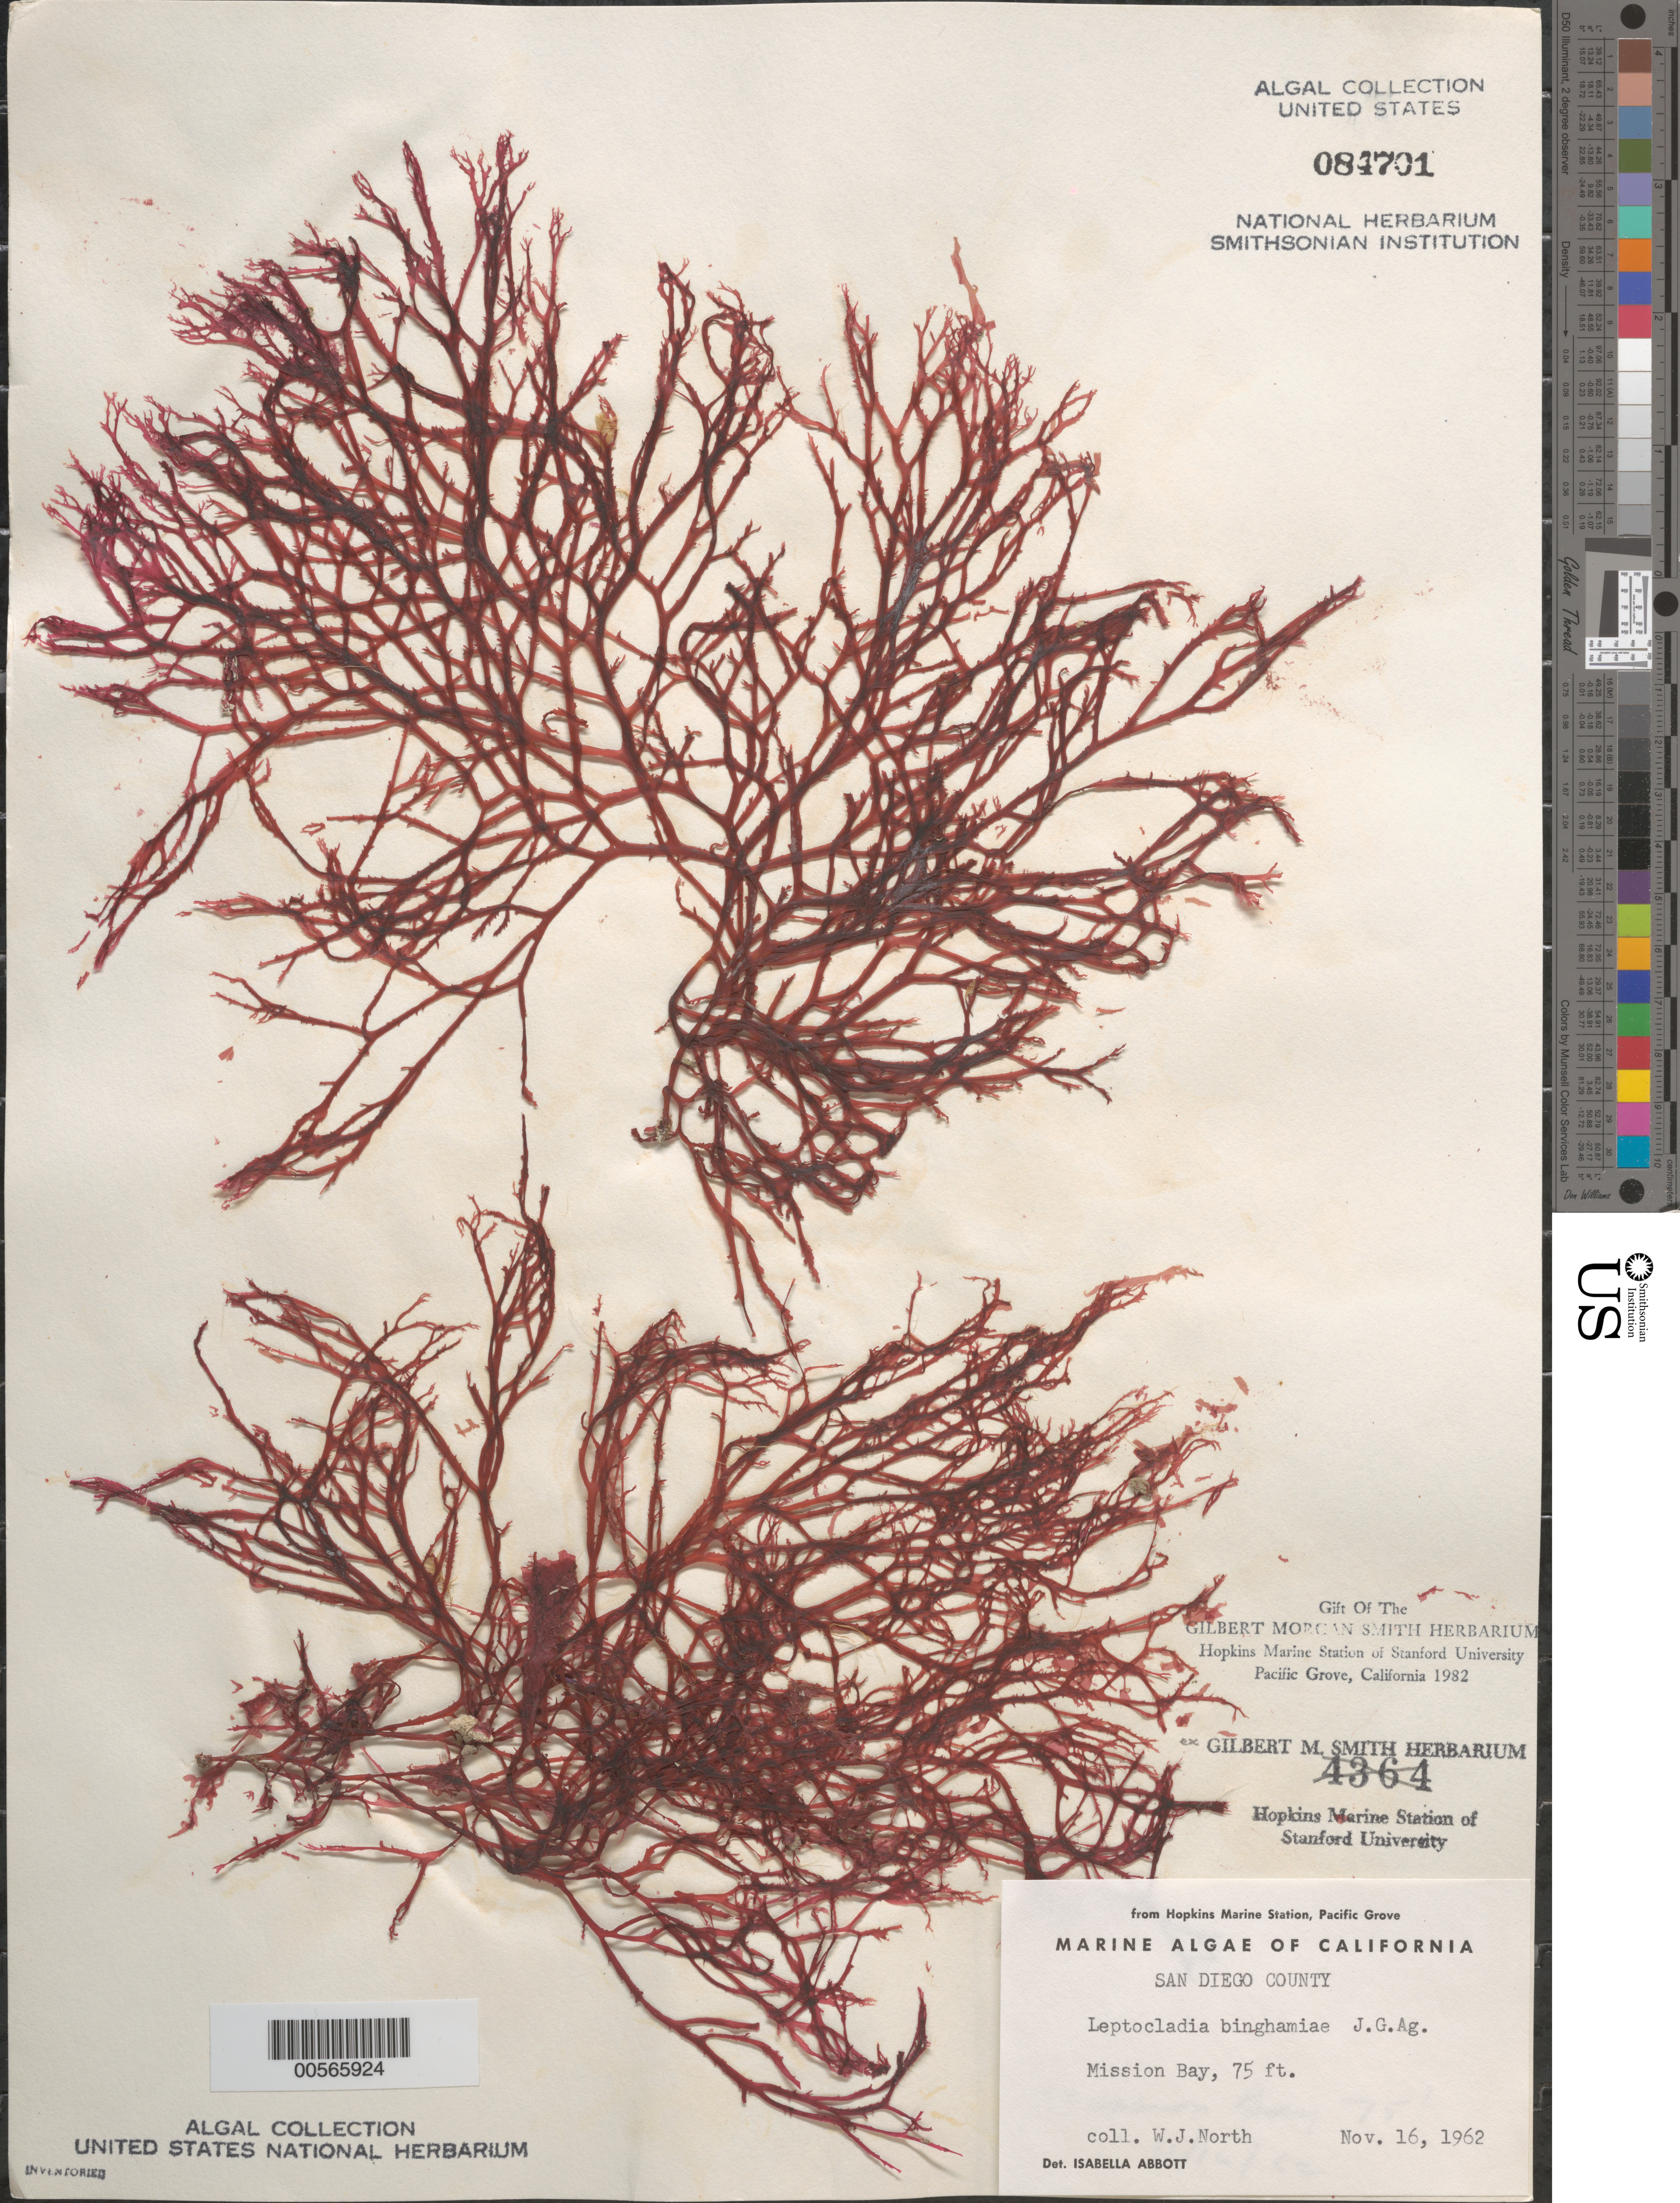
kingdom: Plantae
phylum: Rhodophyta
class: Florideophyceae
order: Gigartinales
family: Dumontiaceae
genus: Leptocladia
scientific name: Leptocladia binghamiae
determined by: Abbott, Isabella A.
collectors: W. North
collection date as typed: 16 Nov 1962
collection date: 1962-11-16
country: United States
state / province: California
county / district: San Diego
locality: Mission Bay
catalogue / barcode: US 84701